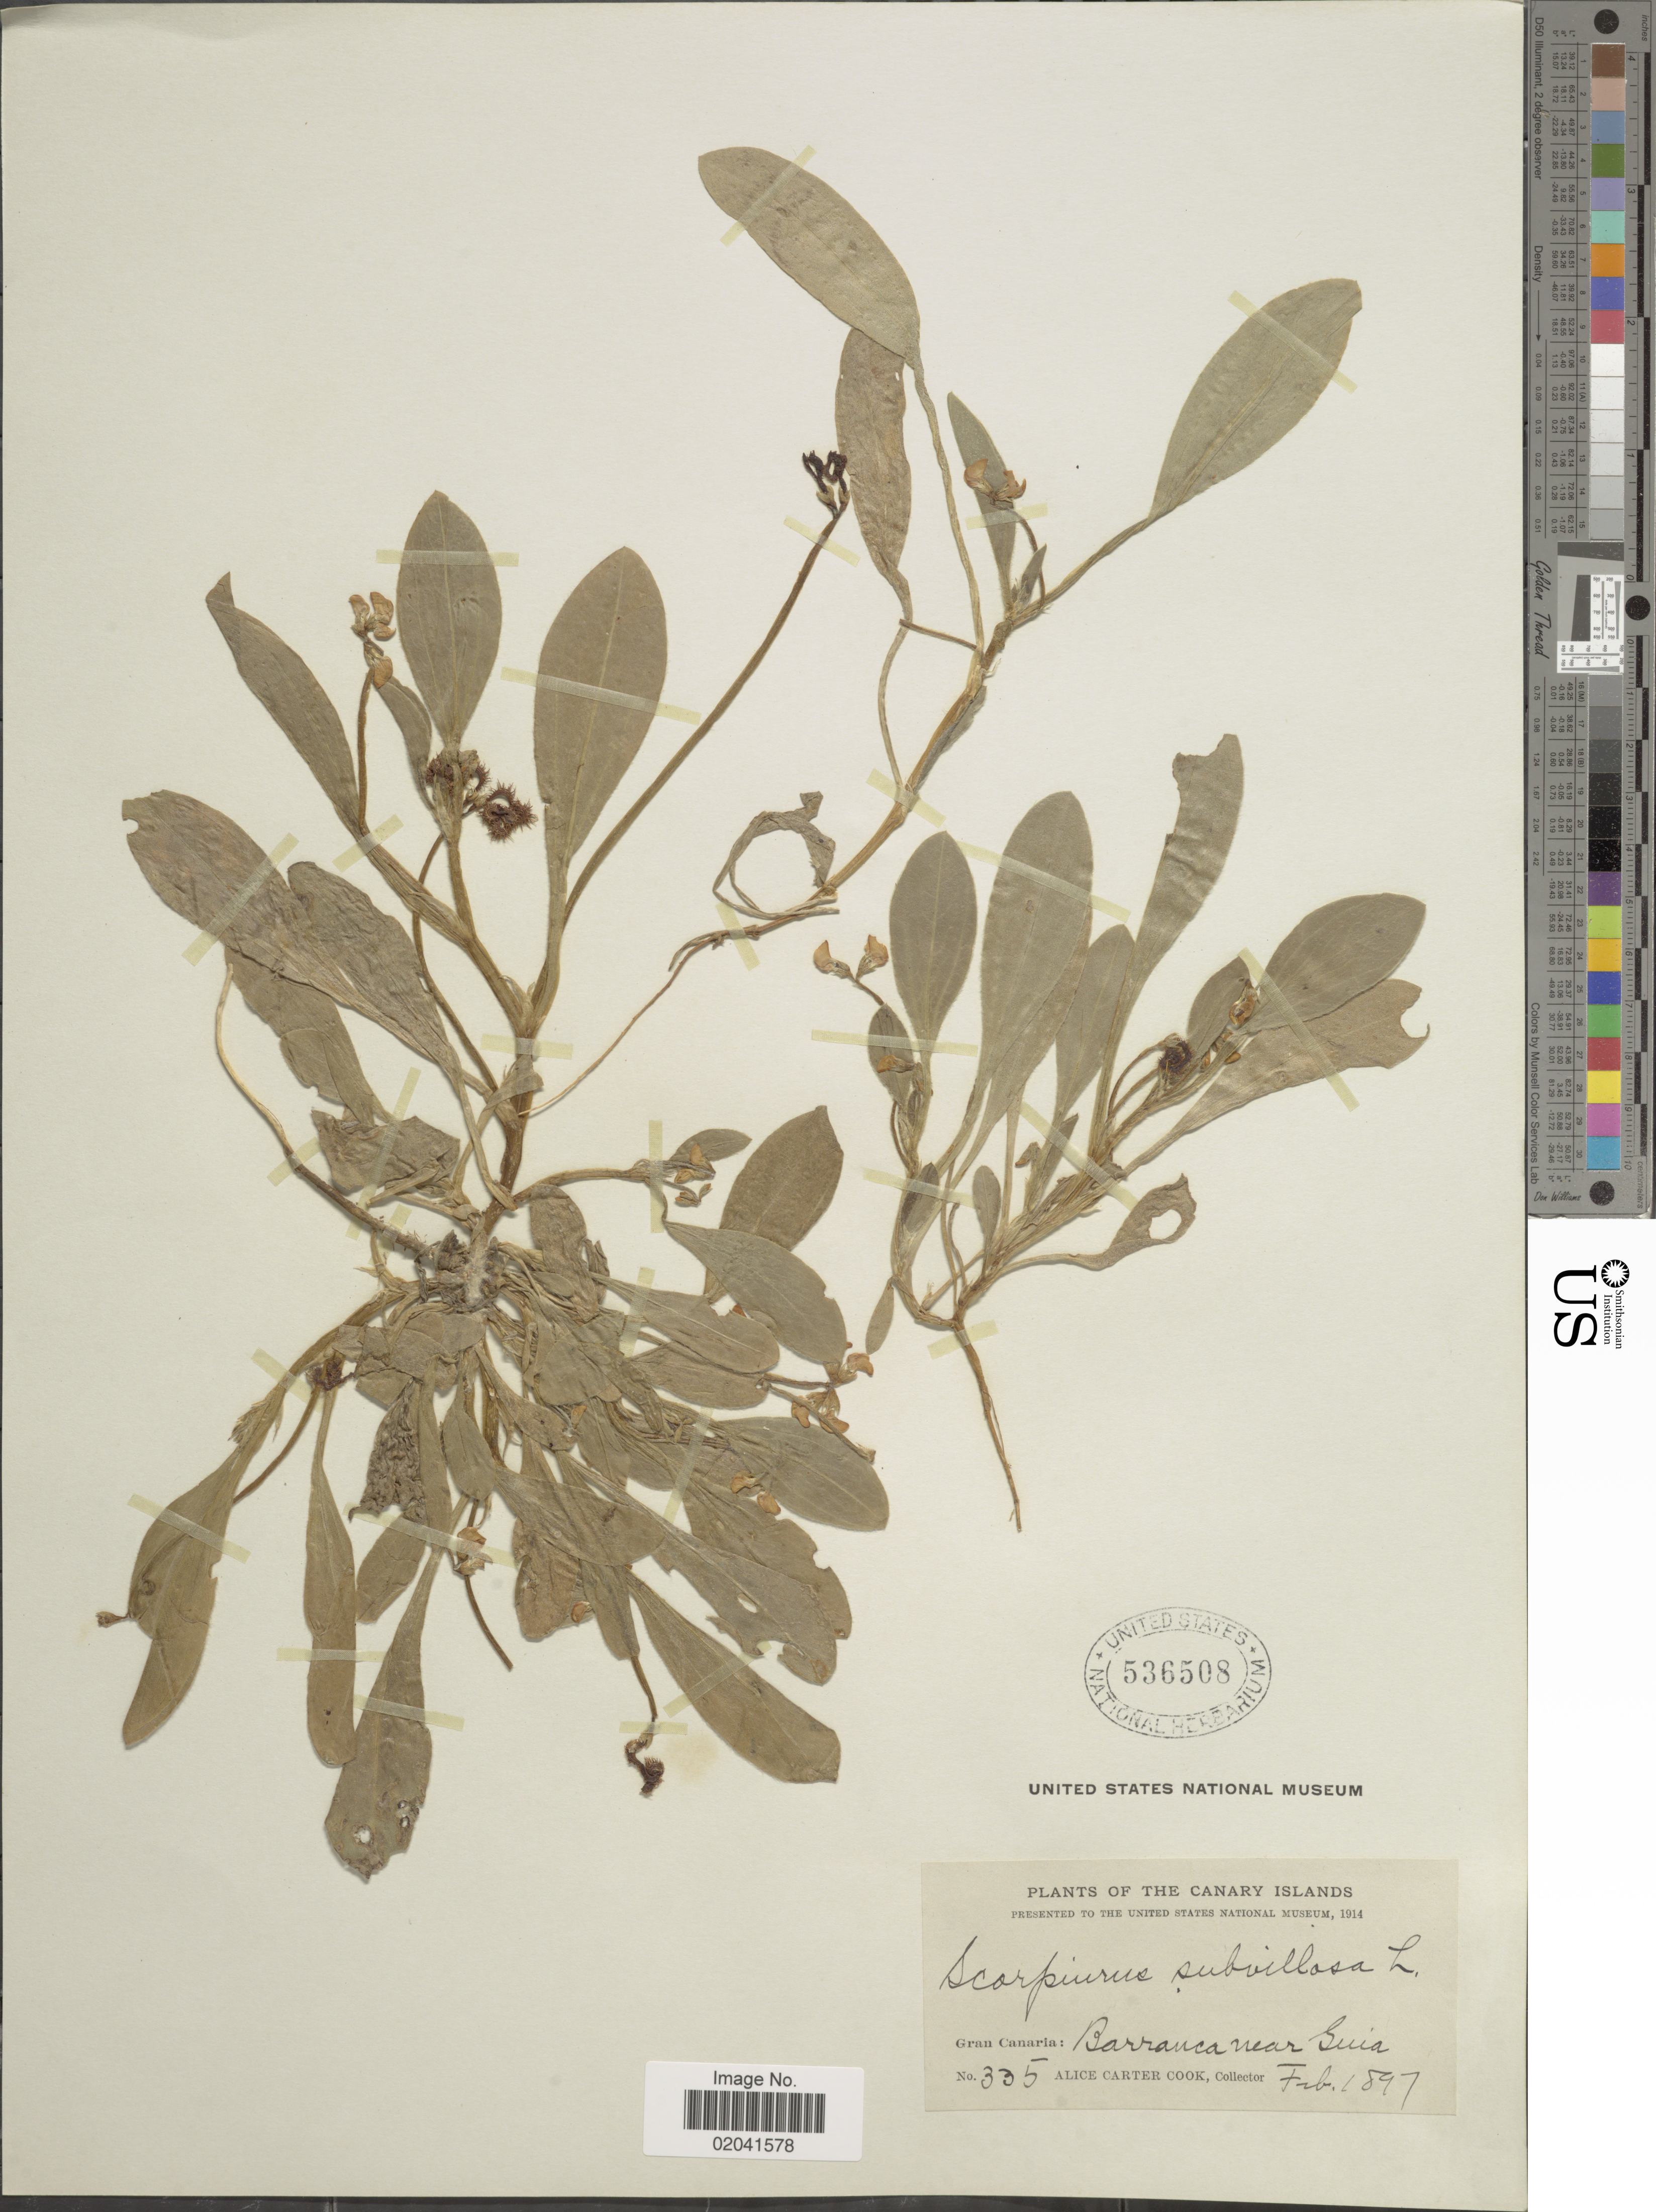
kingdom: Plantae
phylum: Tracheophyta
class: Magnoliopsida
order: Fabales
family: Fabaceae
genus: Scorpiurus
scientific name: Scorpiurus subvillosa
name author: L.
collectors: A. Carter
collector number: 335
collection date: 1897-02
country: Spain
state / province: Canarias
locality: Canary Islands, Gran Canaria: Barranca near Guia.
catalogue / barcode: US 536508